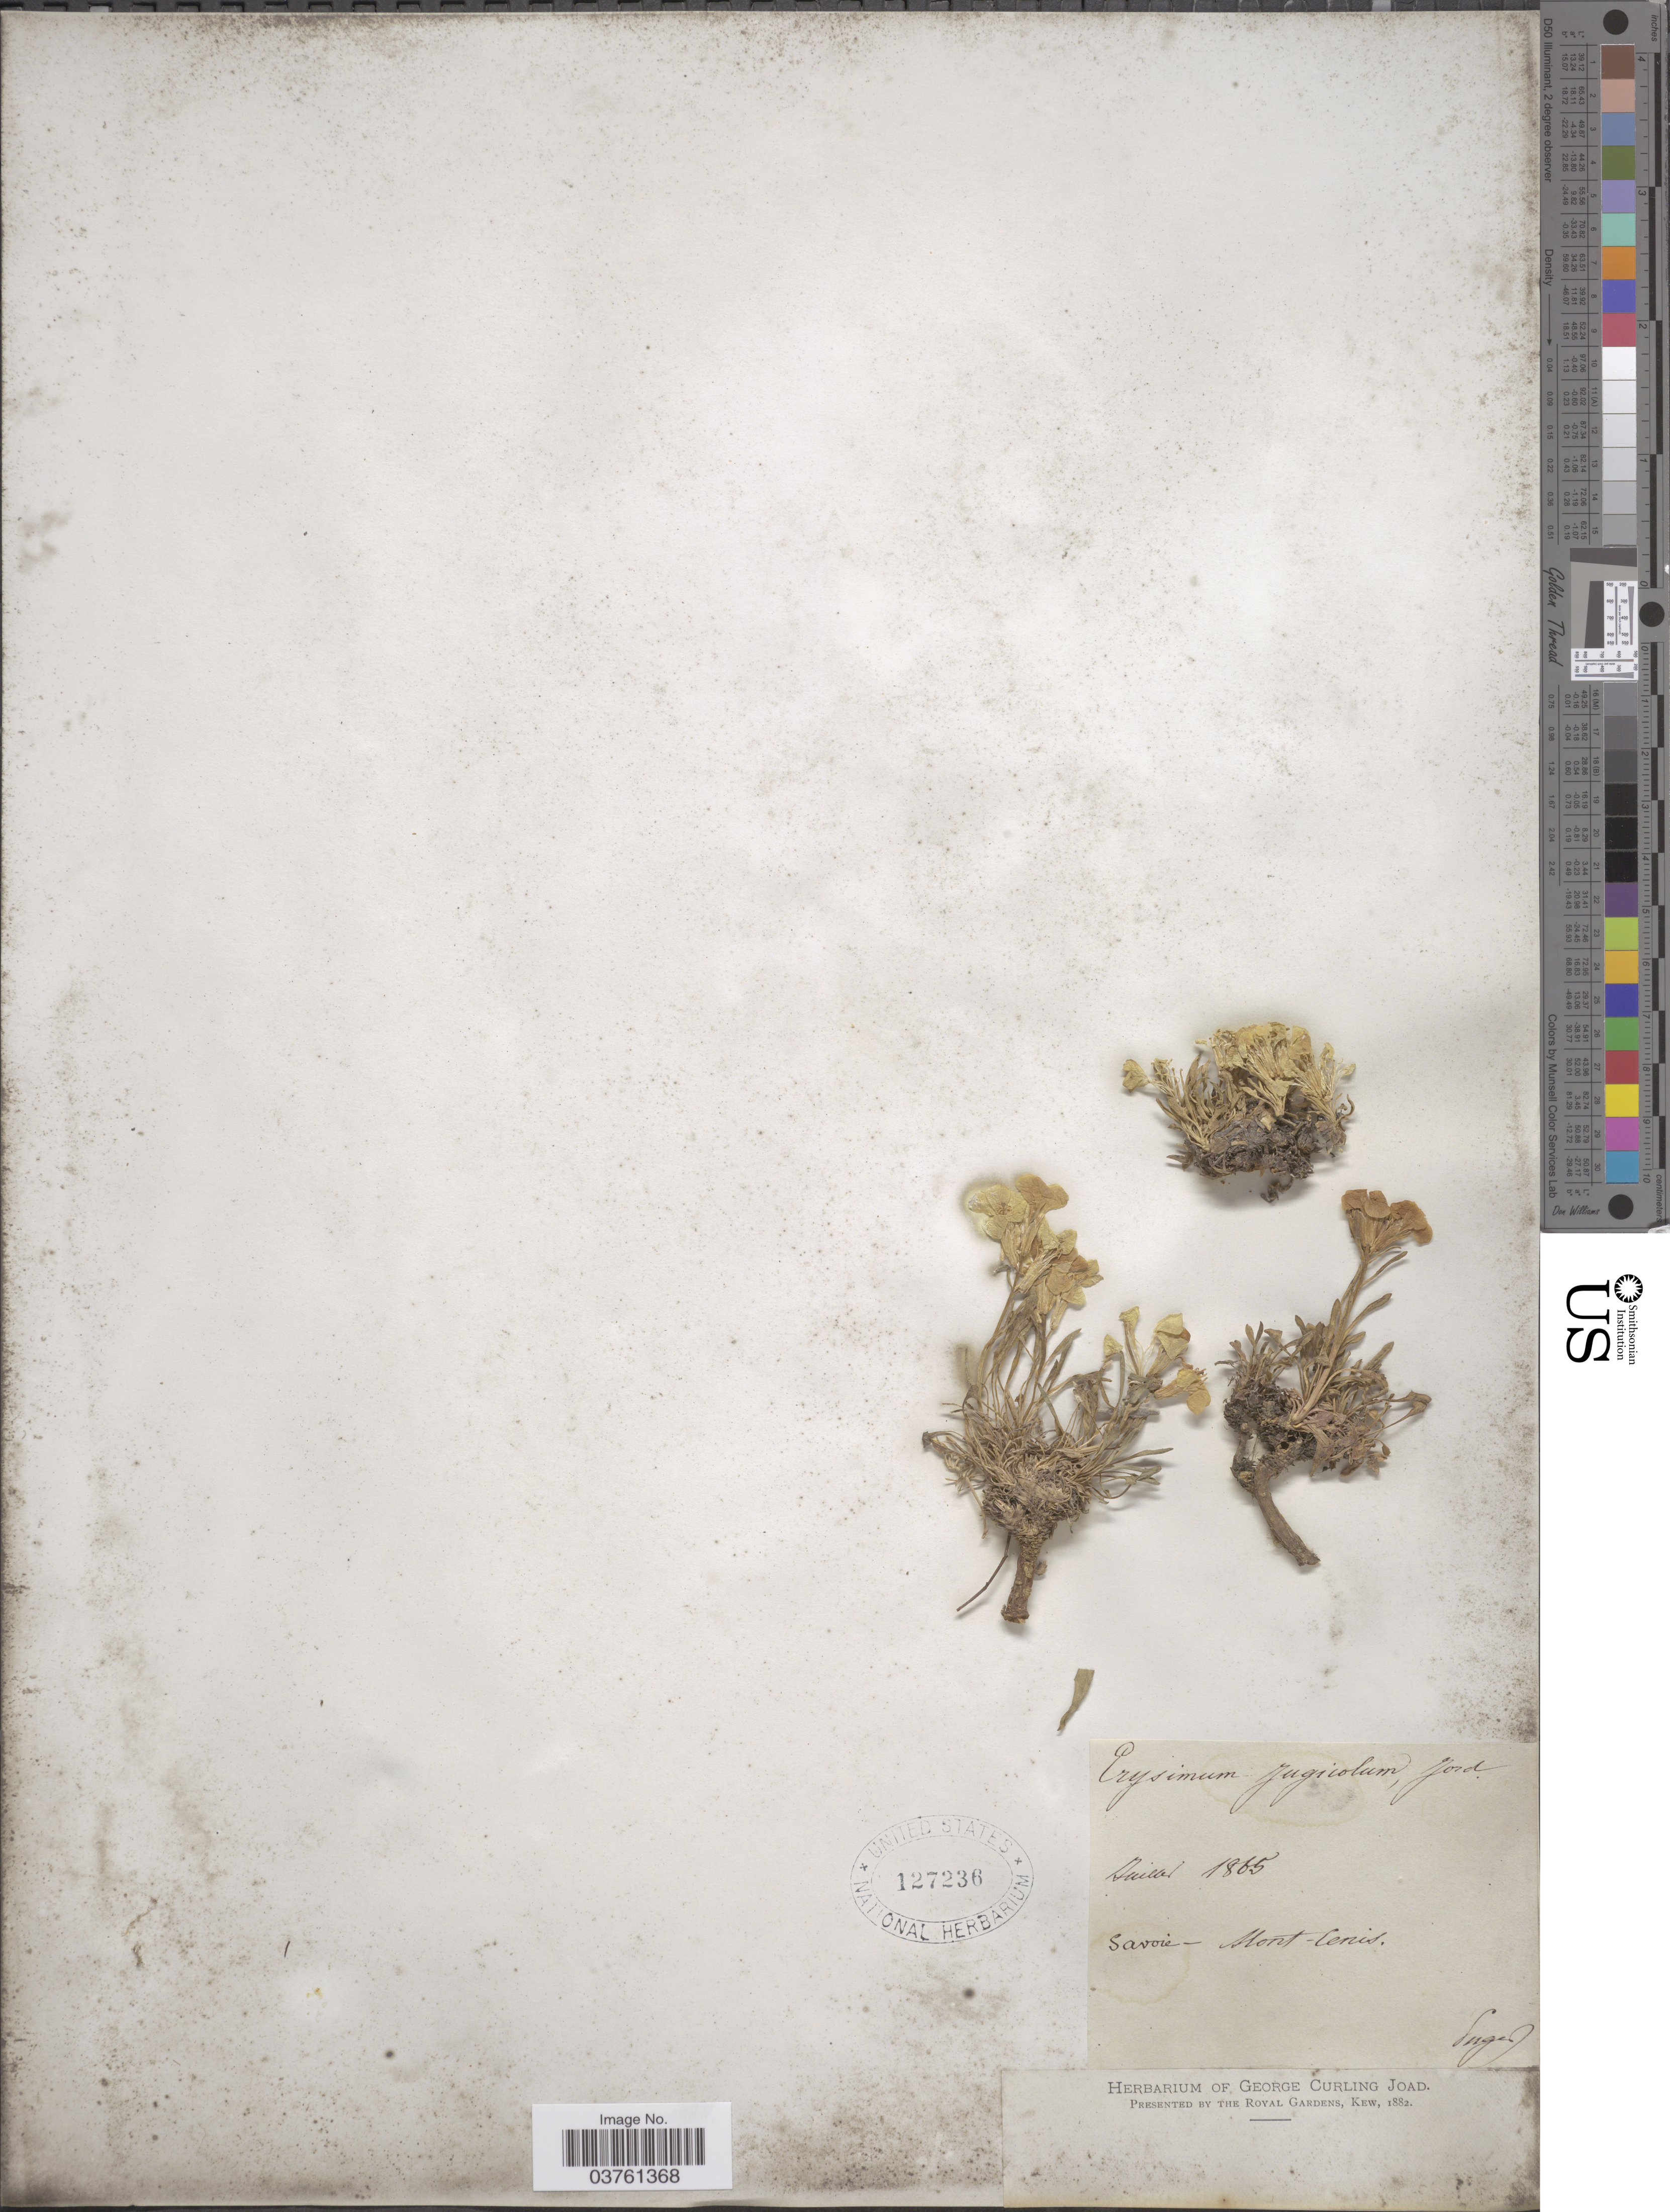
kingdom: Plantae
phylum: Tracheophyta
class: Magnoliopsida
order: Brassicales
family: Brassicaceae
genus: Erysimum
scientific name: Erysimum jugicolum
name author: Jord.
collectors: -. Puget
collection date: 1865-07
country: France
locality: Savoie- Mont-Cenis.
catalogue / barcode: US 127236